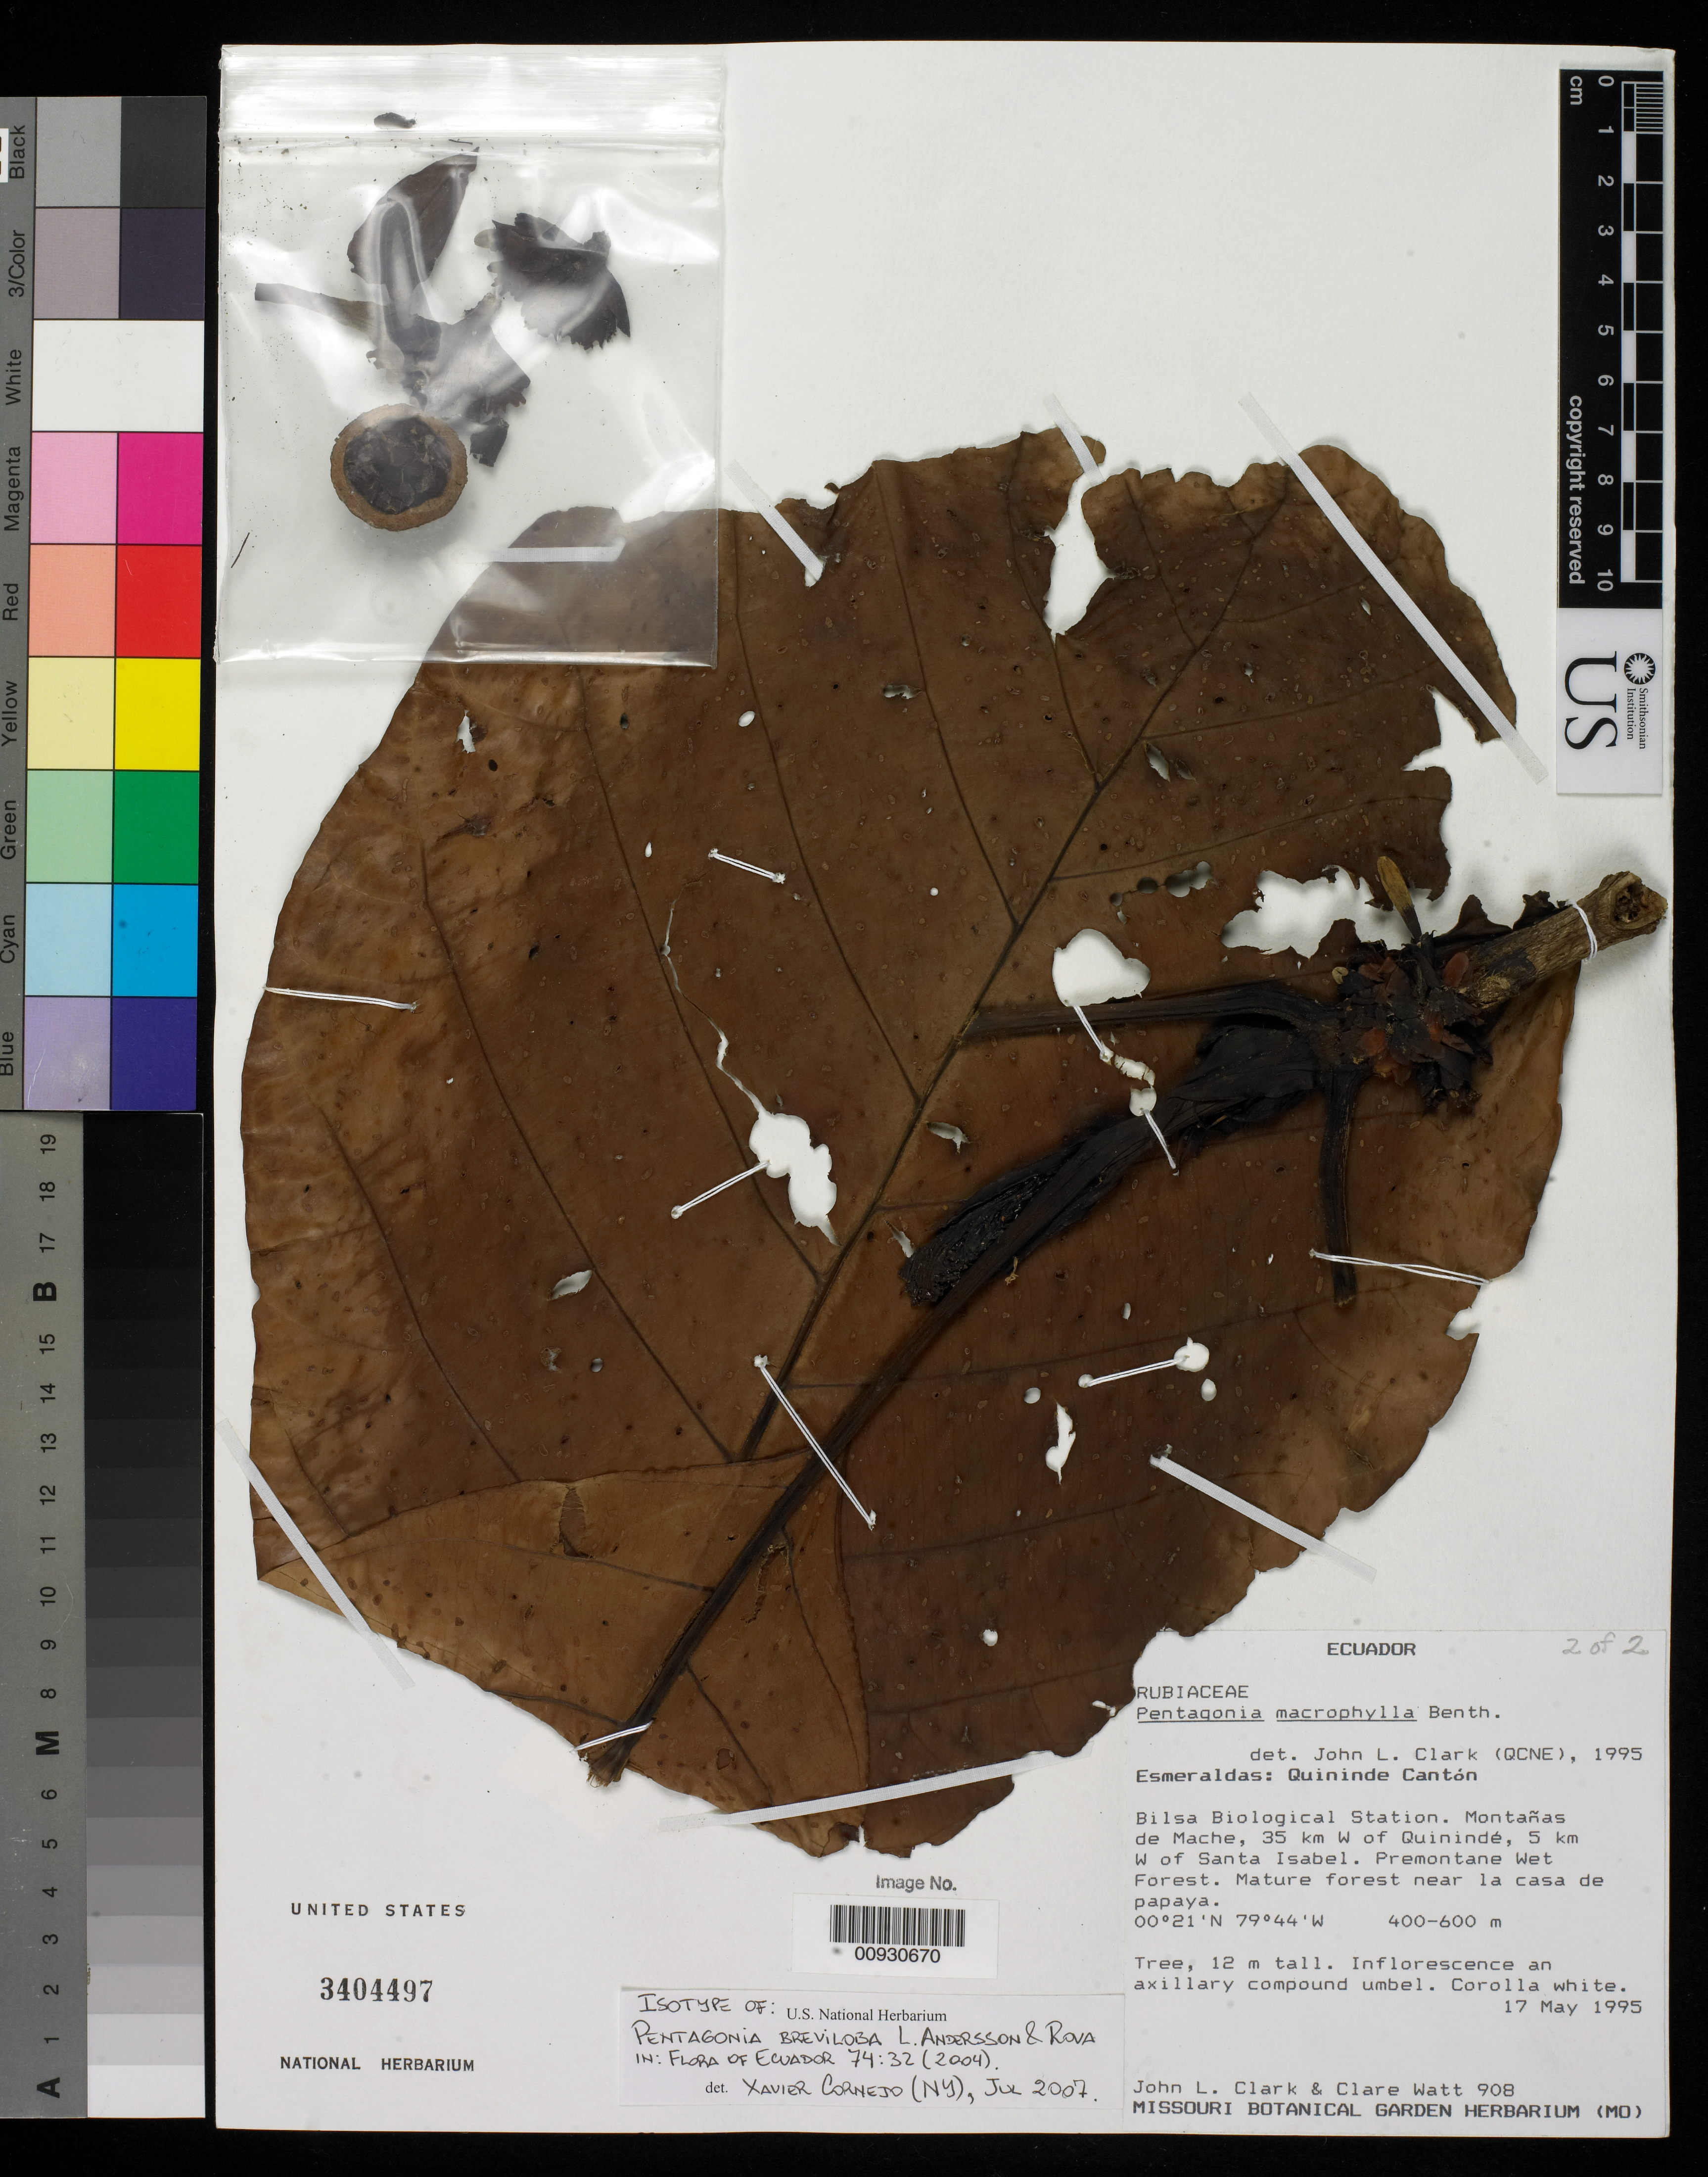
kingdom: Plantae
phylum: Tracheophyta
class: Magnoliopsida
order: Gentianales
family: Rubiaceae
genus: Pentagonia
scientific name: Pentagonia breviloba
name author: L. Andersson & Rova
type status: Isotype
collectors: J. L. Clark & C. Watt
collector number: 908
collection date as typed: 17 May 1995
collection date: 1995-05-17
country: Ecuador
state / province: Esmeraldas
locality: Quininde Cantón.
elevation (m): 400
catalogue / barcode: US 3404497